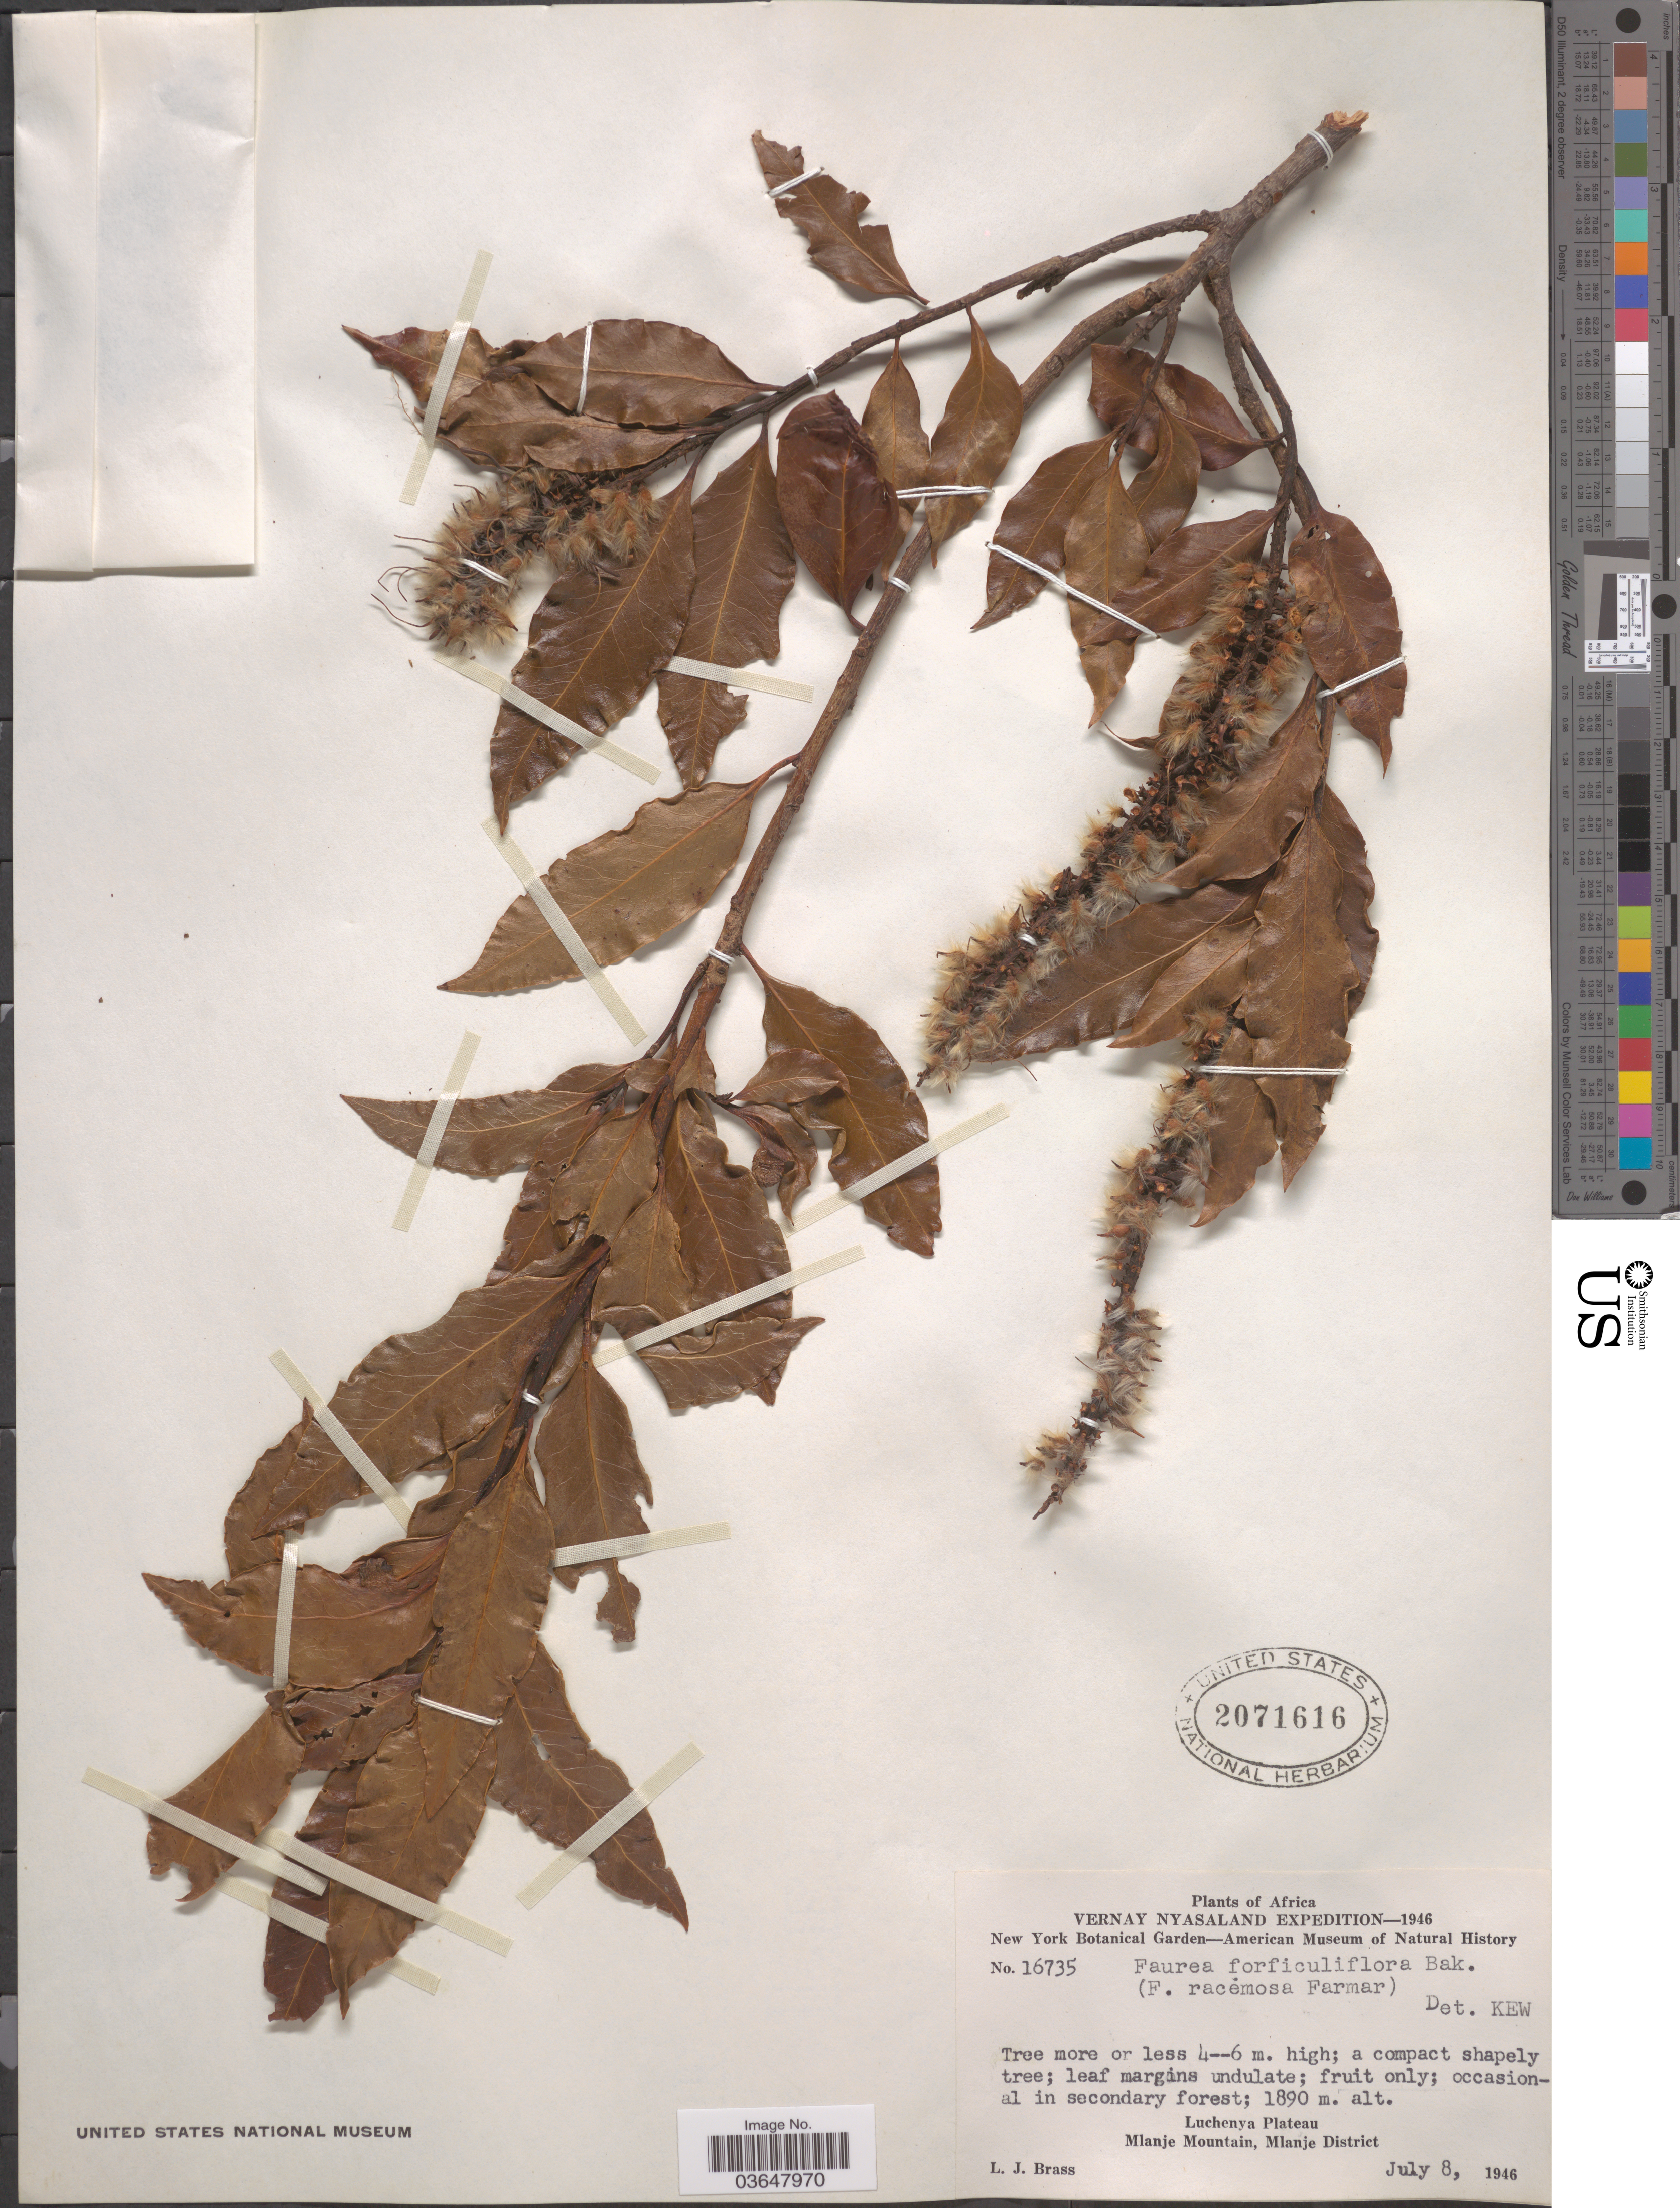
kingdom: Plantae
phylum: Tracheophyta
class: Magnoliopsida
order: Proteales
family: Proteaceae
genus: Faurea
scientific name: Faurea forficuliflora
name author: Baker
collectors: L. J. Brass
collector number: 16735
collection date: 1946-07-08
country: Malawi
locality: Vernay Nyasaland. Luchenya Plateau. Mlanje Mountain, Mlanje District.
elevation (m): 1890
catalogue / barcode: US 2071616